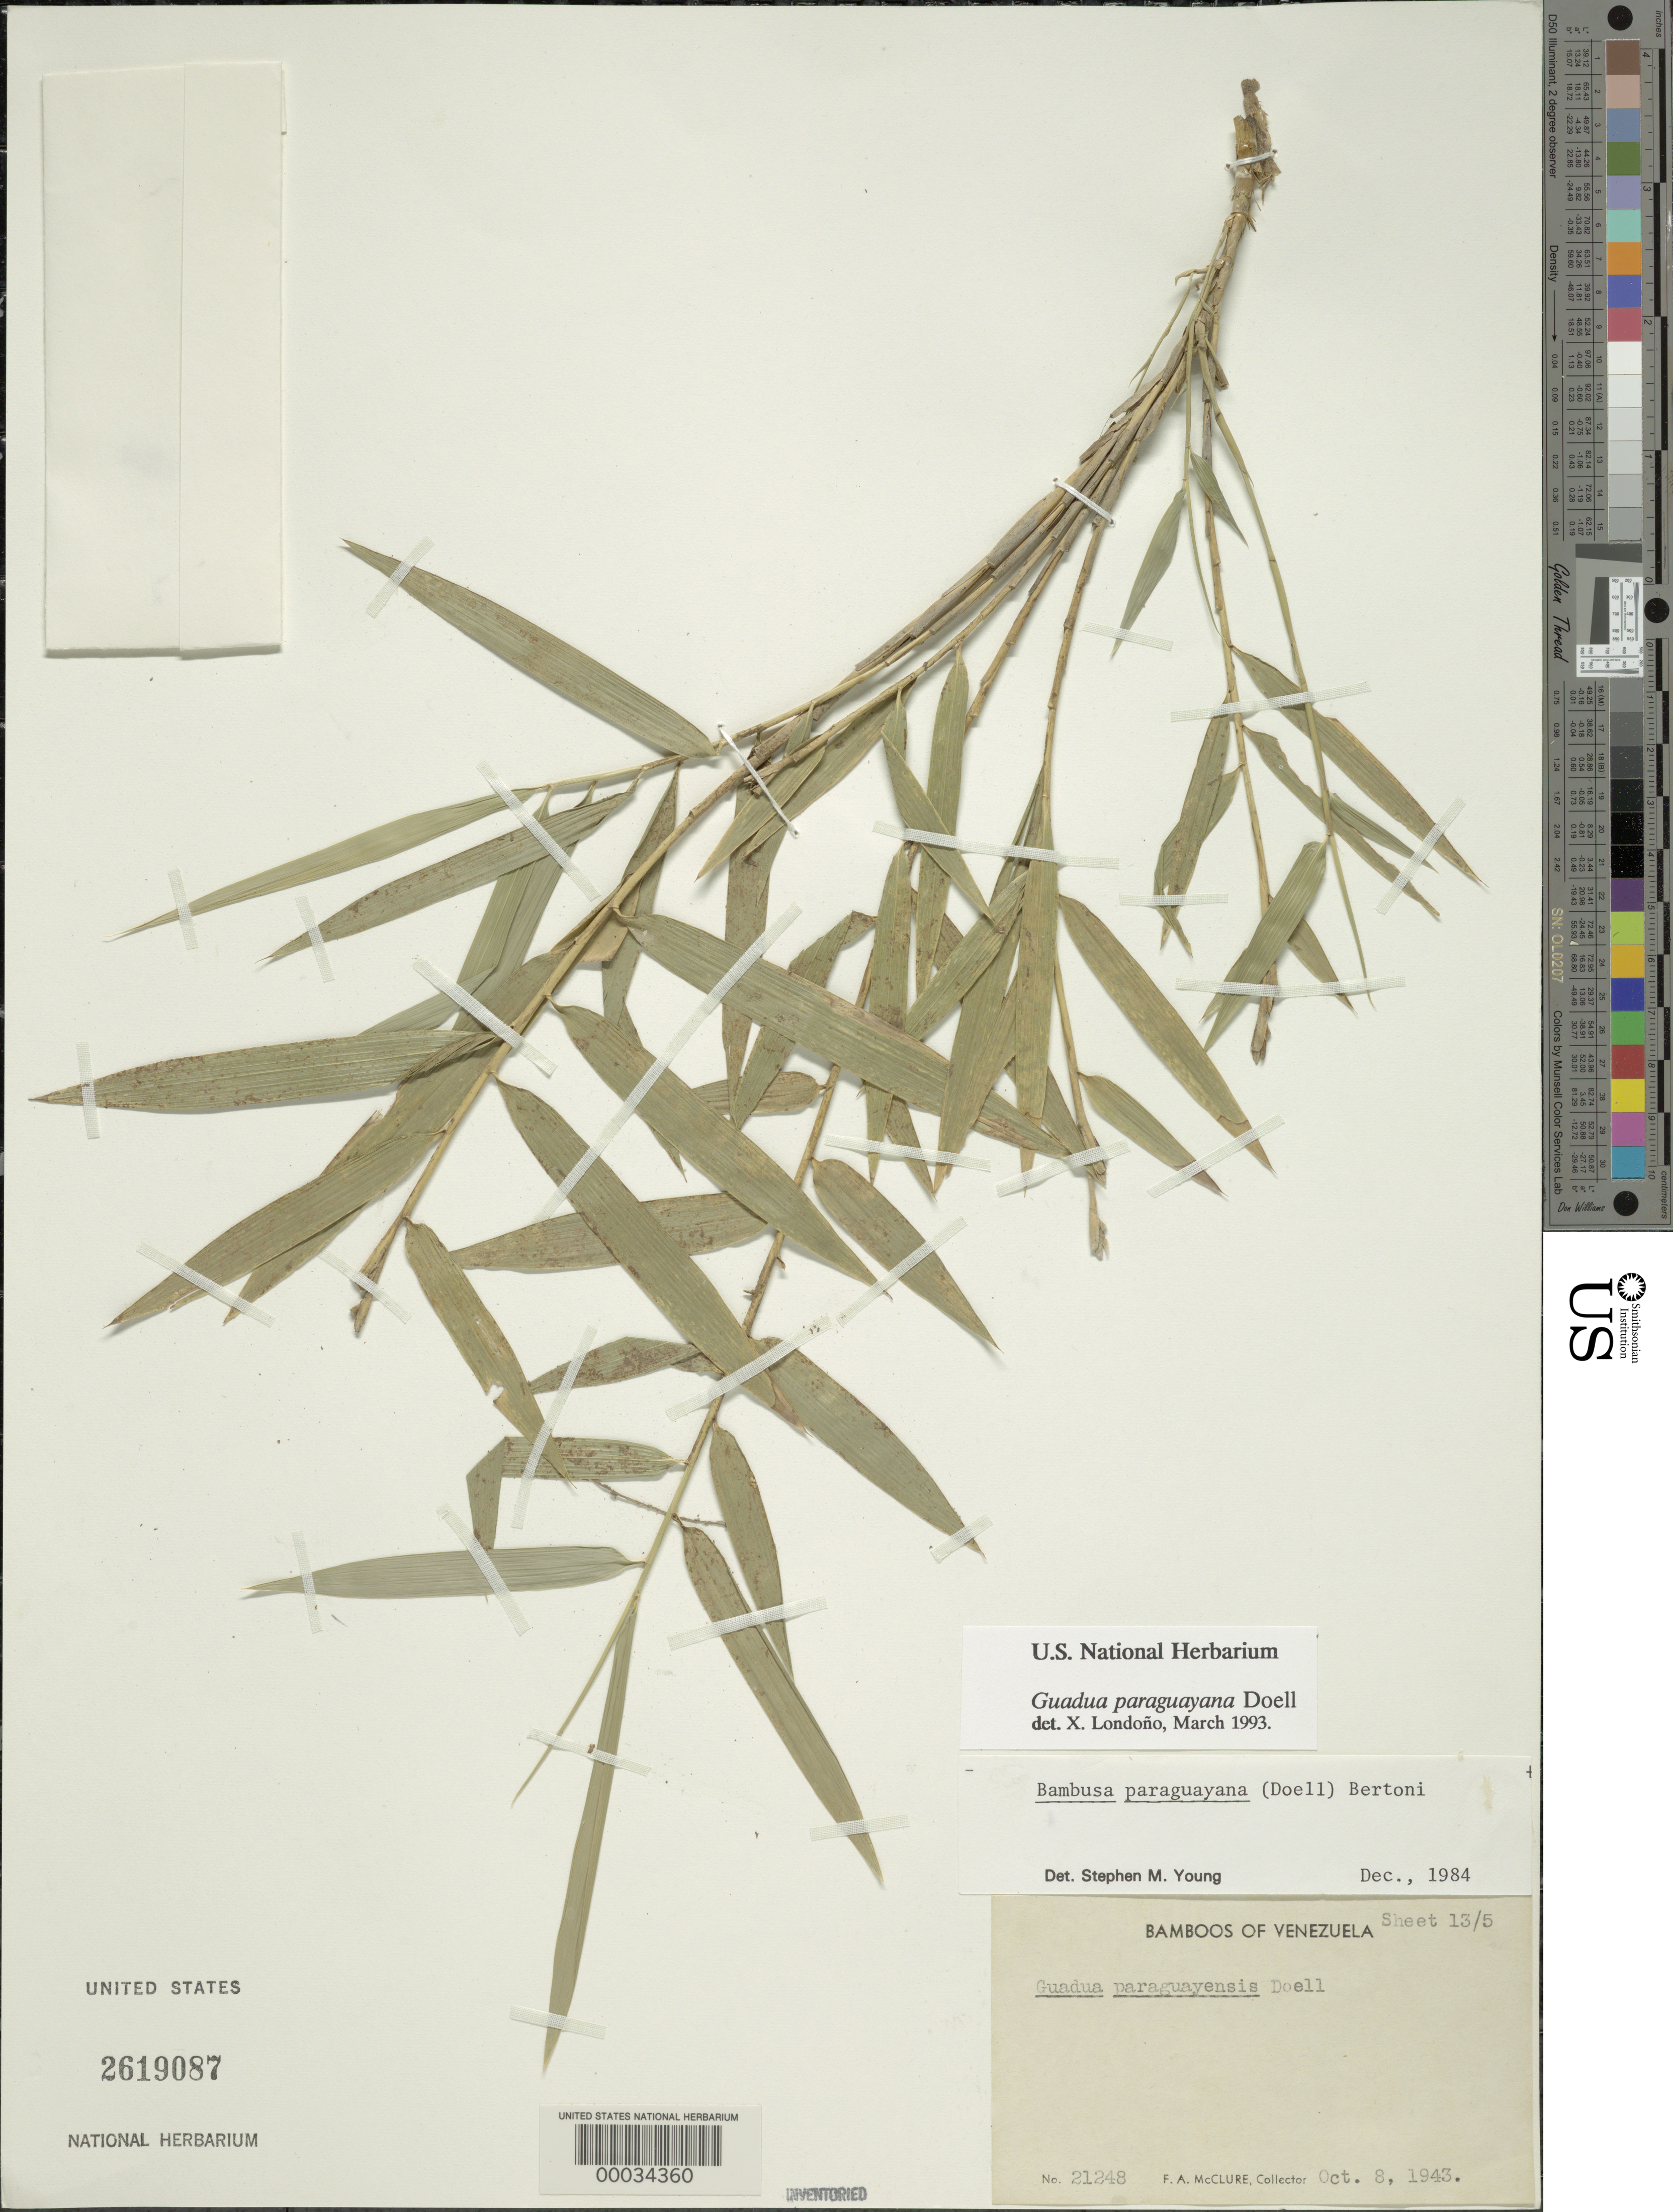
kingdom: Plantae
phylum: Tracheophyta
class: Liliopsida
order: Poales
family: Poaceae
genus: Guadua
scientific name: Guadua paraguayana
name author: Döll in Mart.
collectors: F. A. McClure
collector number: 21248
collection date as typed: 08 Oct 1943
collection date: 1943-10-08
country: Venezuela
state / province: Distrito Federal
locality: Piedra rajada, ciudad bolivar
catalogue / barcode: US 2619087